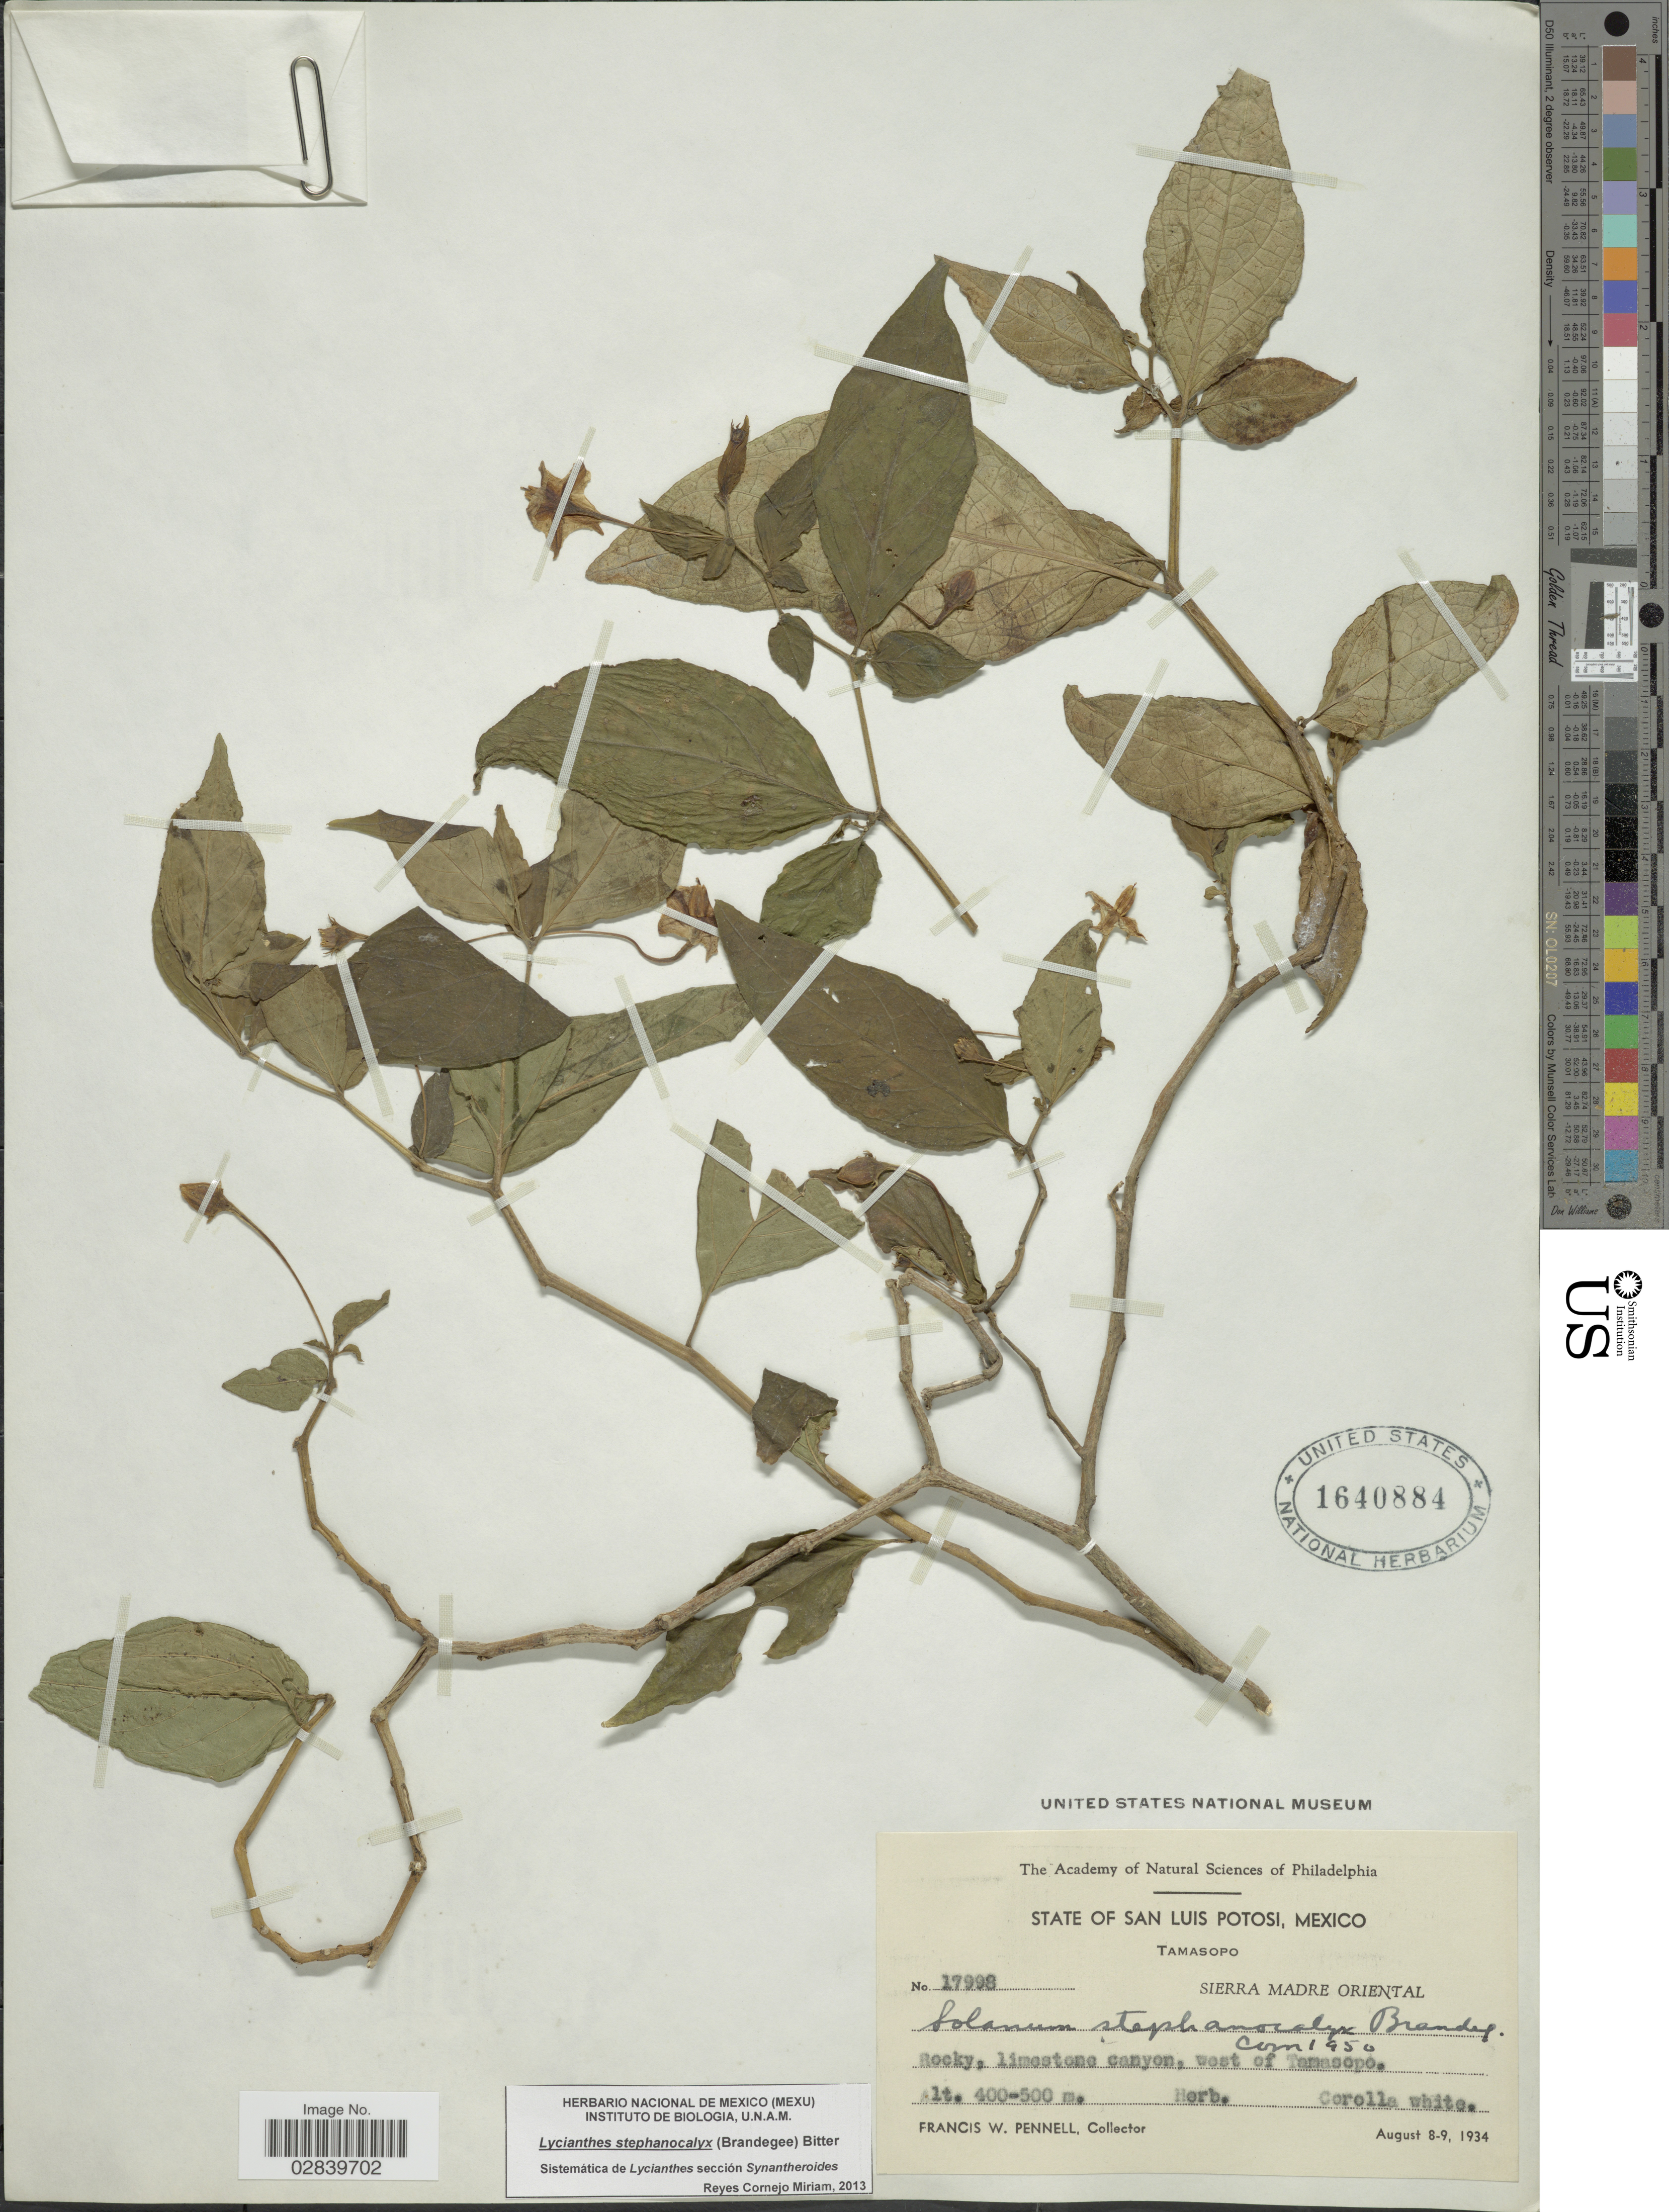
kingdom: Plantae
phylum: Tracheophyta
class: Magnoliopsida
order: Solanales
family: Solanaceae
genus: Lycianthes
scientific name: Lycianthes stephanocalyx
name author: (Brandegee) Bitter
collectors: F. W. Pennell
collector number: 17998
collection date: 1934-08-08/1934-08-09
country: Mexico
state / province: San Luis Potosí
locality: Tamasopo. Sierra Madre Oriental, west of Tamascopo.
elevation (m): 400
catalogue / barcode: US 1640884